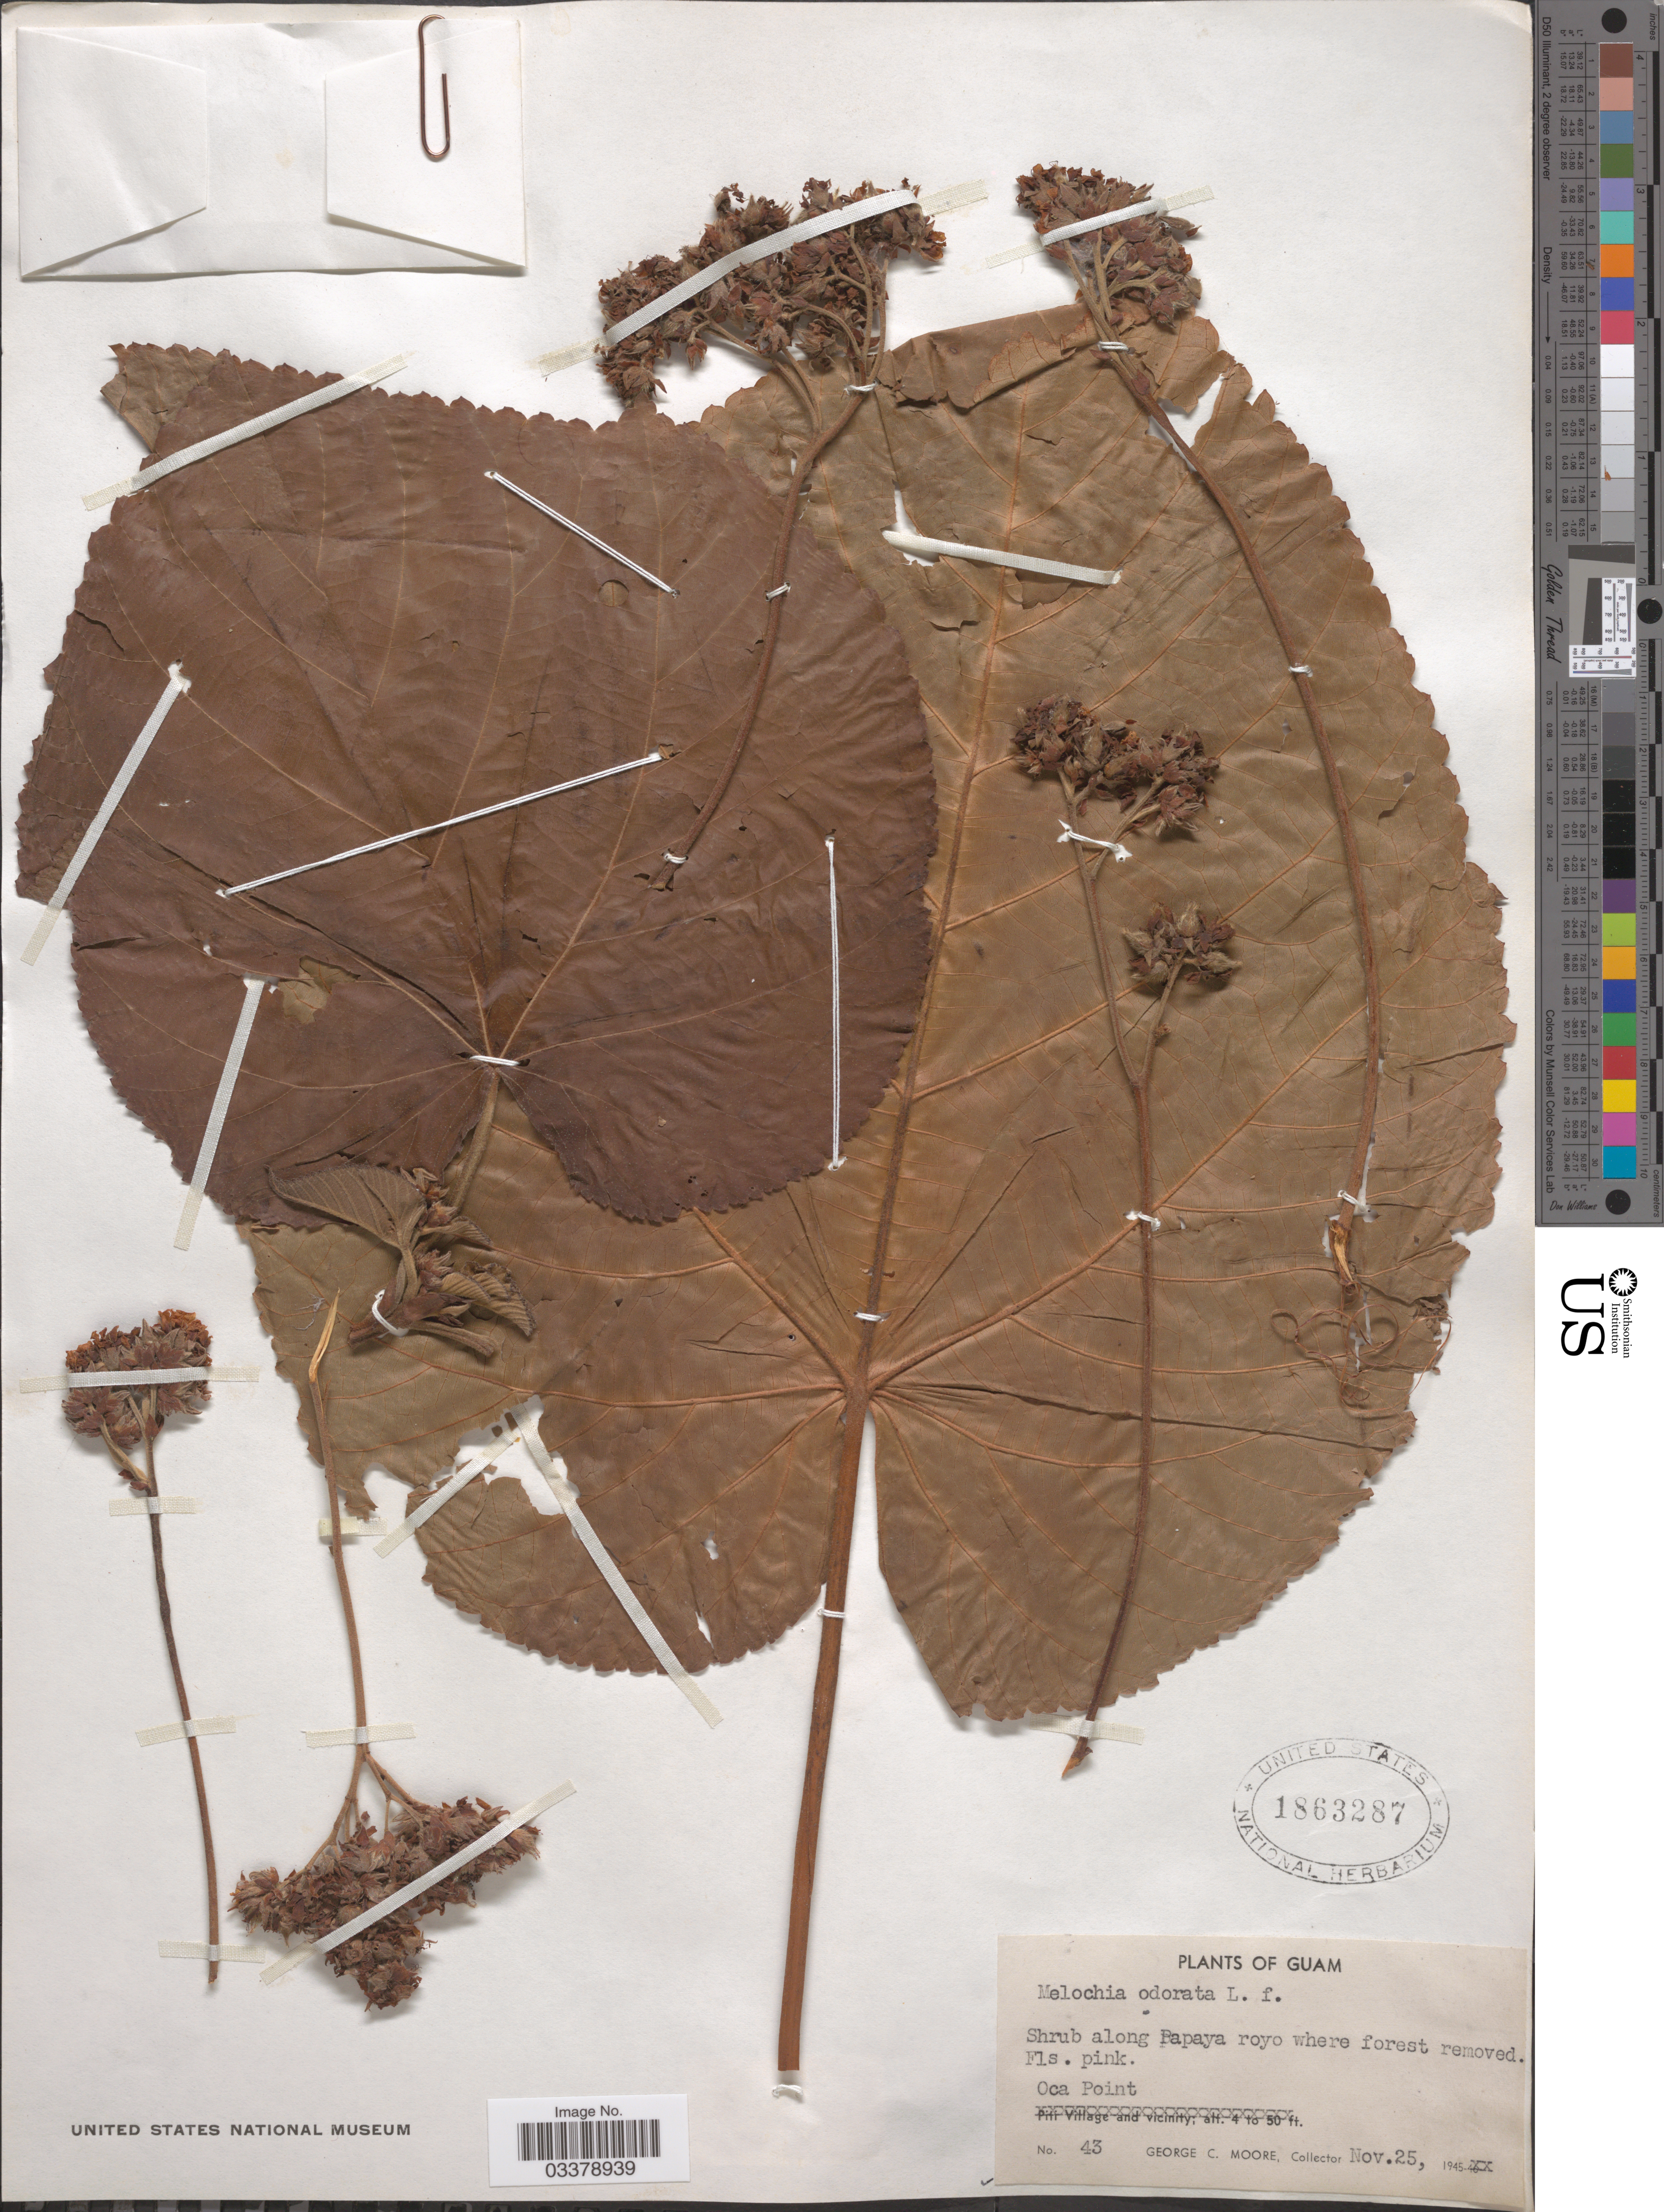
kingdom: Plantae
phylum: Tracheophyta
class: Magnoliopsida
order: Malvales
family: Malvaceae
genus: Melochia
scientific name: Melochia compacta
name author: Hochr.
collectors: G. C. Moore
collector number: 43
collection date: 1945-11-25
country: Guam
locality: Shrub along Papaya royo where forest removed. Oca Point.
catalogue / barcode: US 1863287